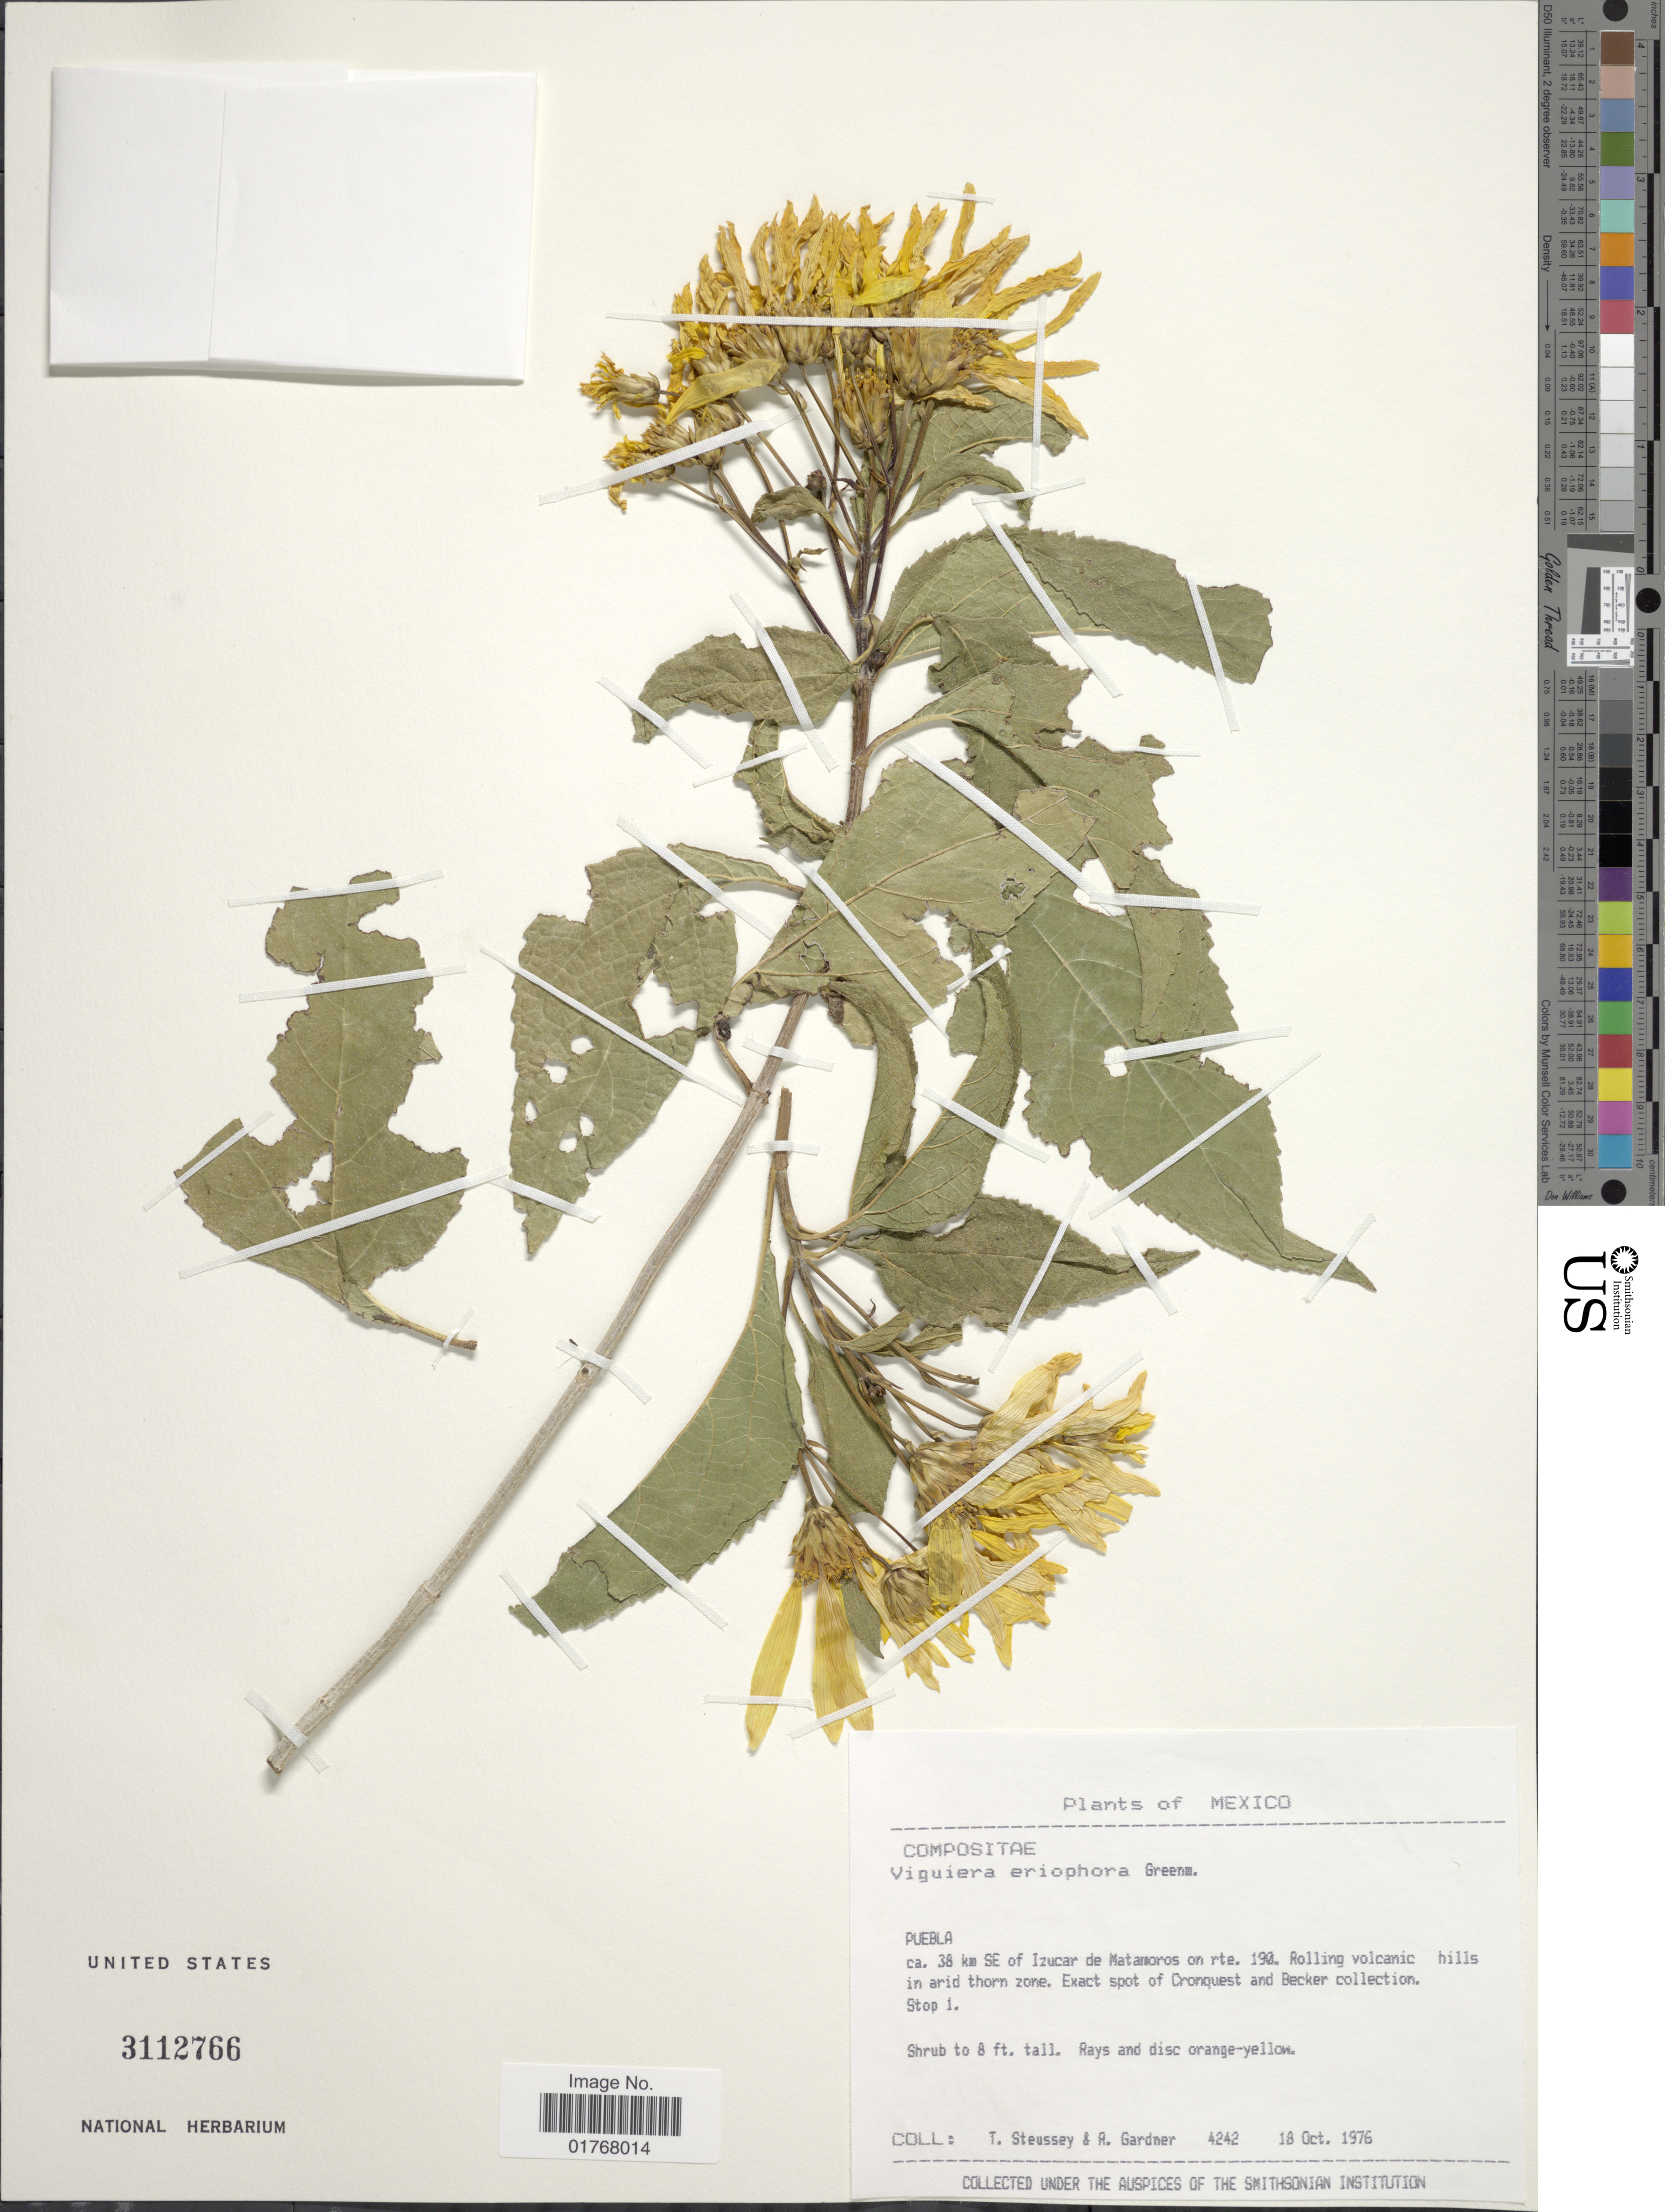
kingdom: Plantae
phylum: Tracheophyta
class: Magnoliopsida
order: Asterales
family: Asteraceae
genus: Viguiera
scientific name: Viguiera eriophora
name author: Greenm.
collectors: T. Steussy & A. P. Gardner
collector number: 4242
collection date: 1976-10-18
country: Mexico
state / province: Puebla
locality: Ca. 38 km SE of Izucar de Matamoros on rts 190. Rolling volcanic hills in arid thorn zone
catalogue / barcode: US 3112766